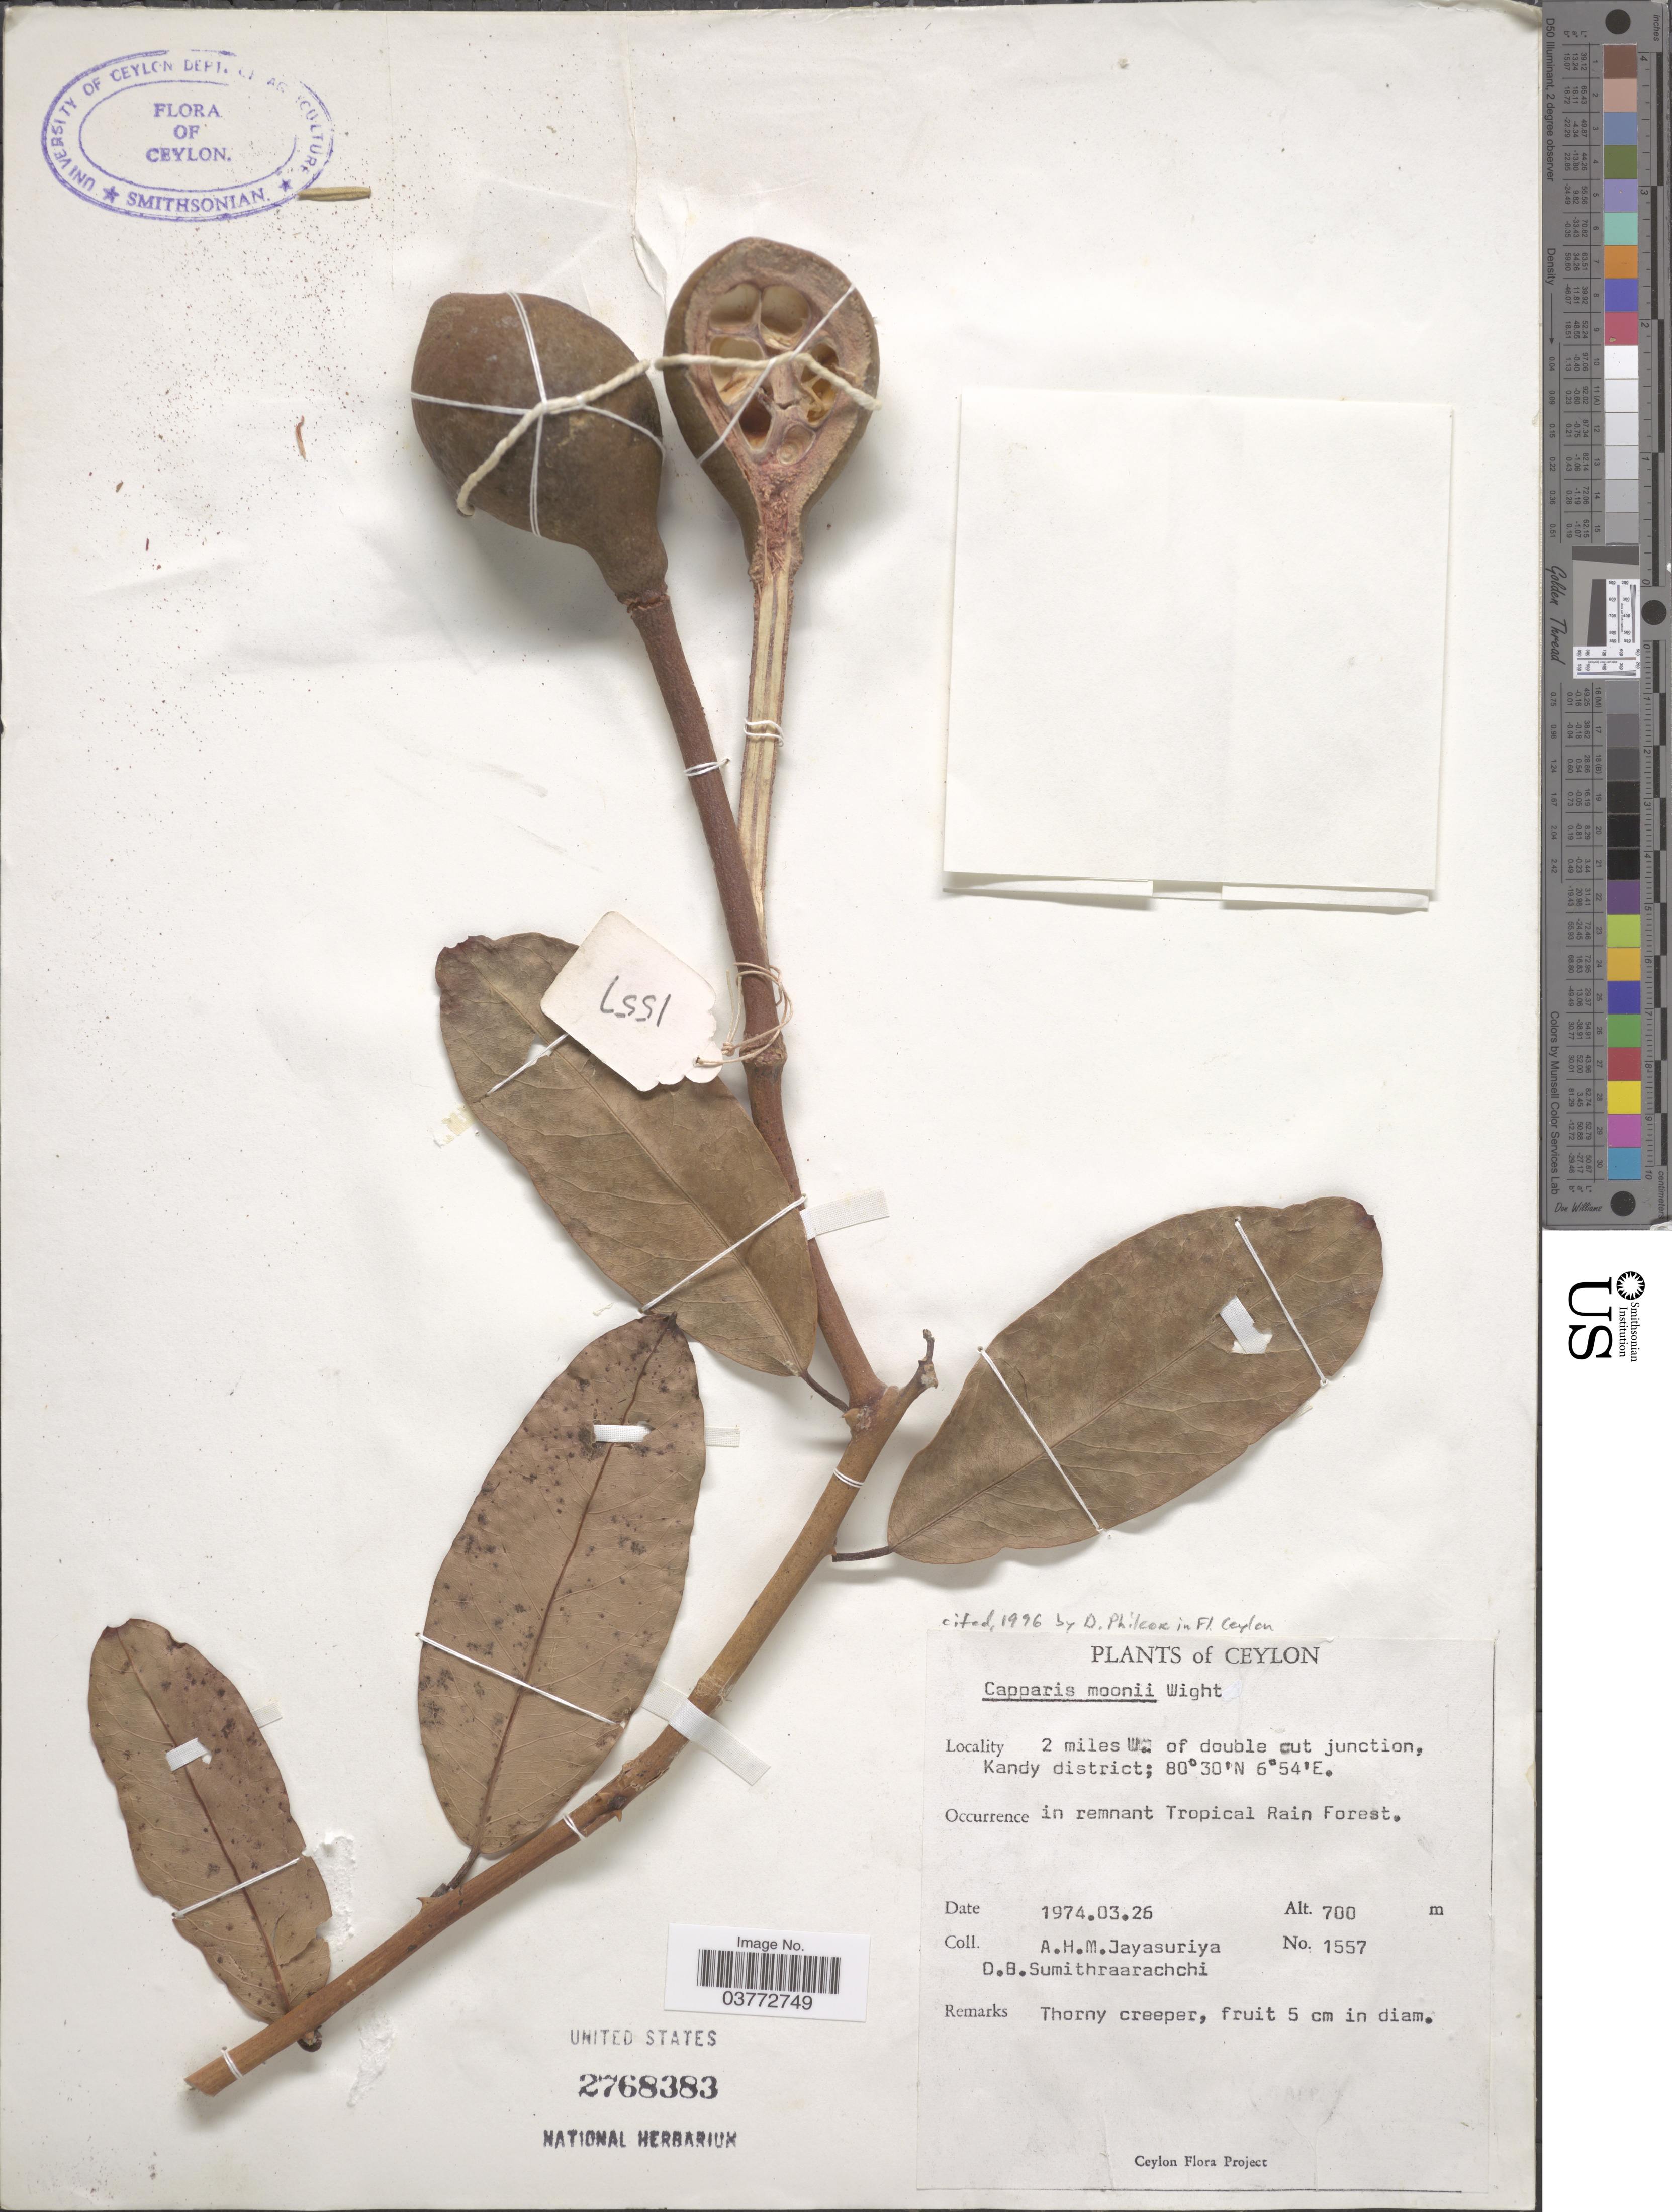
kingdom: Plantae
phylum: Tracheophyta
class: Magnoliopsida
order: Brassicales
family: Capparaceae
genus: Capparis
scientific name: Capparis moonii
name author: Wight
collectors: A. H. Jayasuriya & D. B. Sumithraarachchi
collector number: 1557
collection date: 1974-03-26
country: Sri Lanka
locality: Ceylon. 2 miles W. of double cut junction, Kandy district.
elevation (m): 700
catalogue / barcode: US 2768383